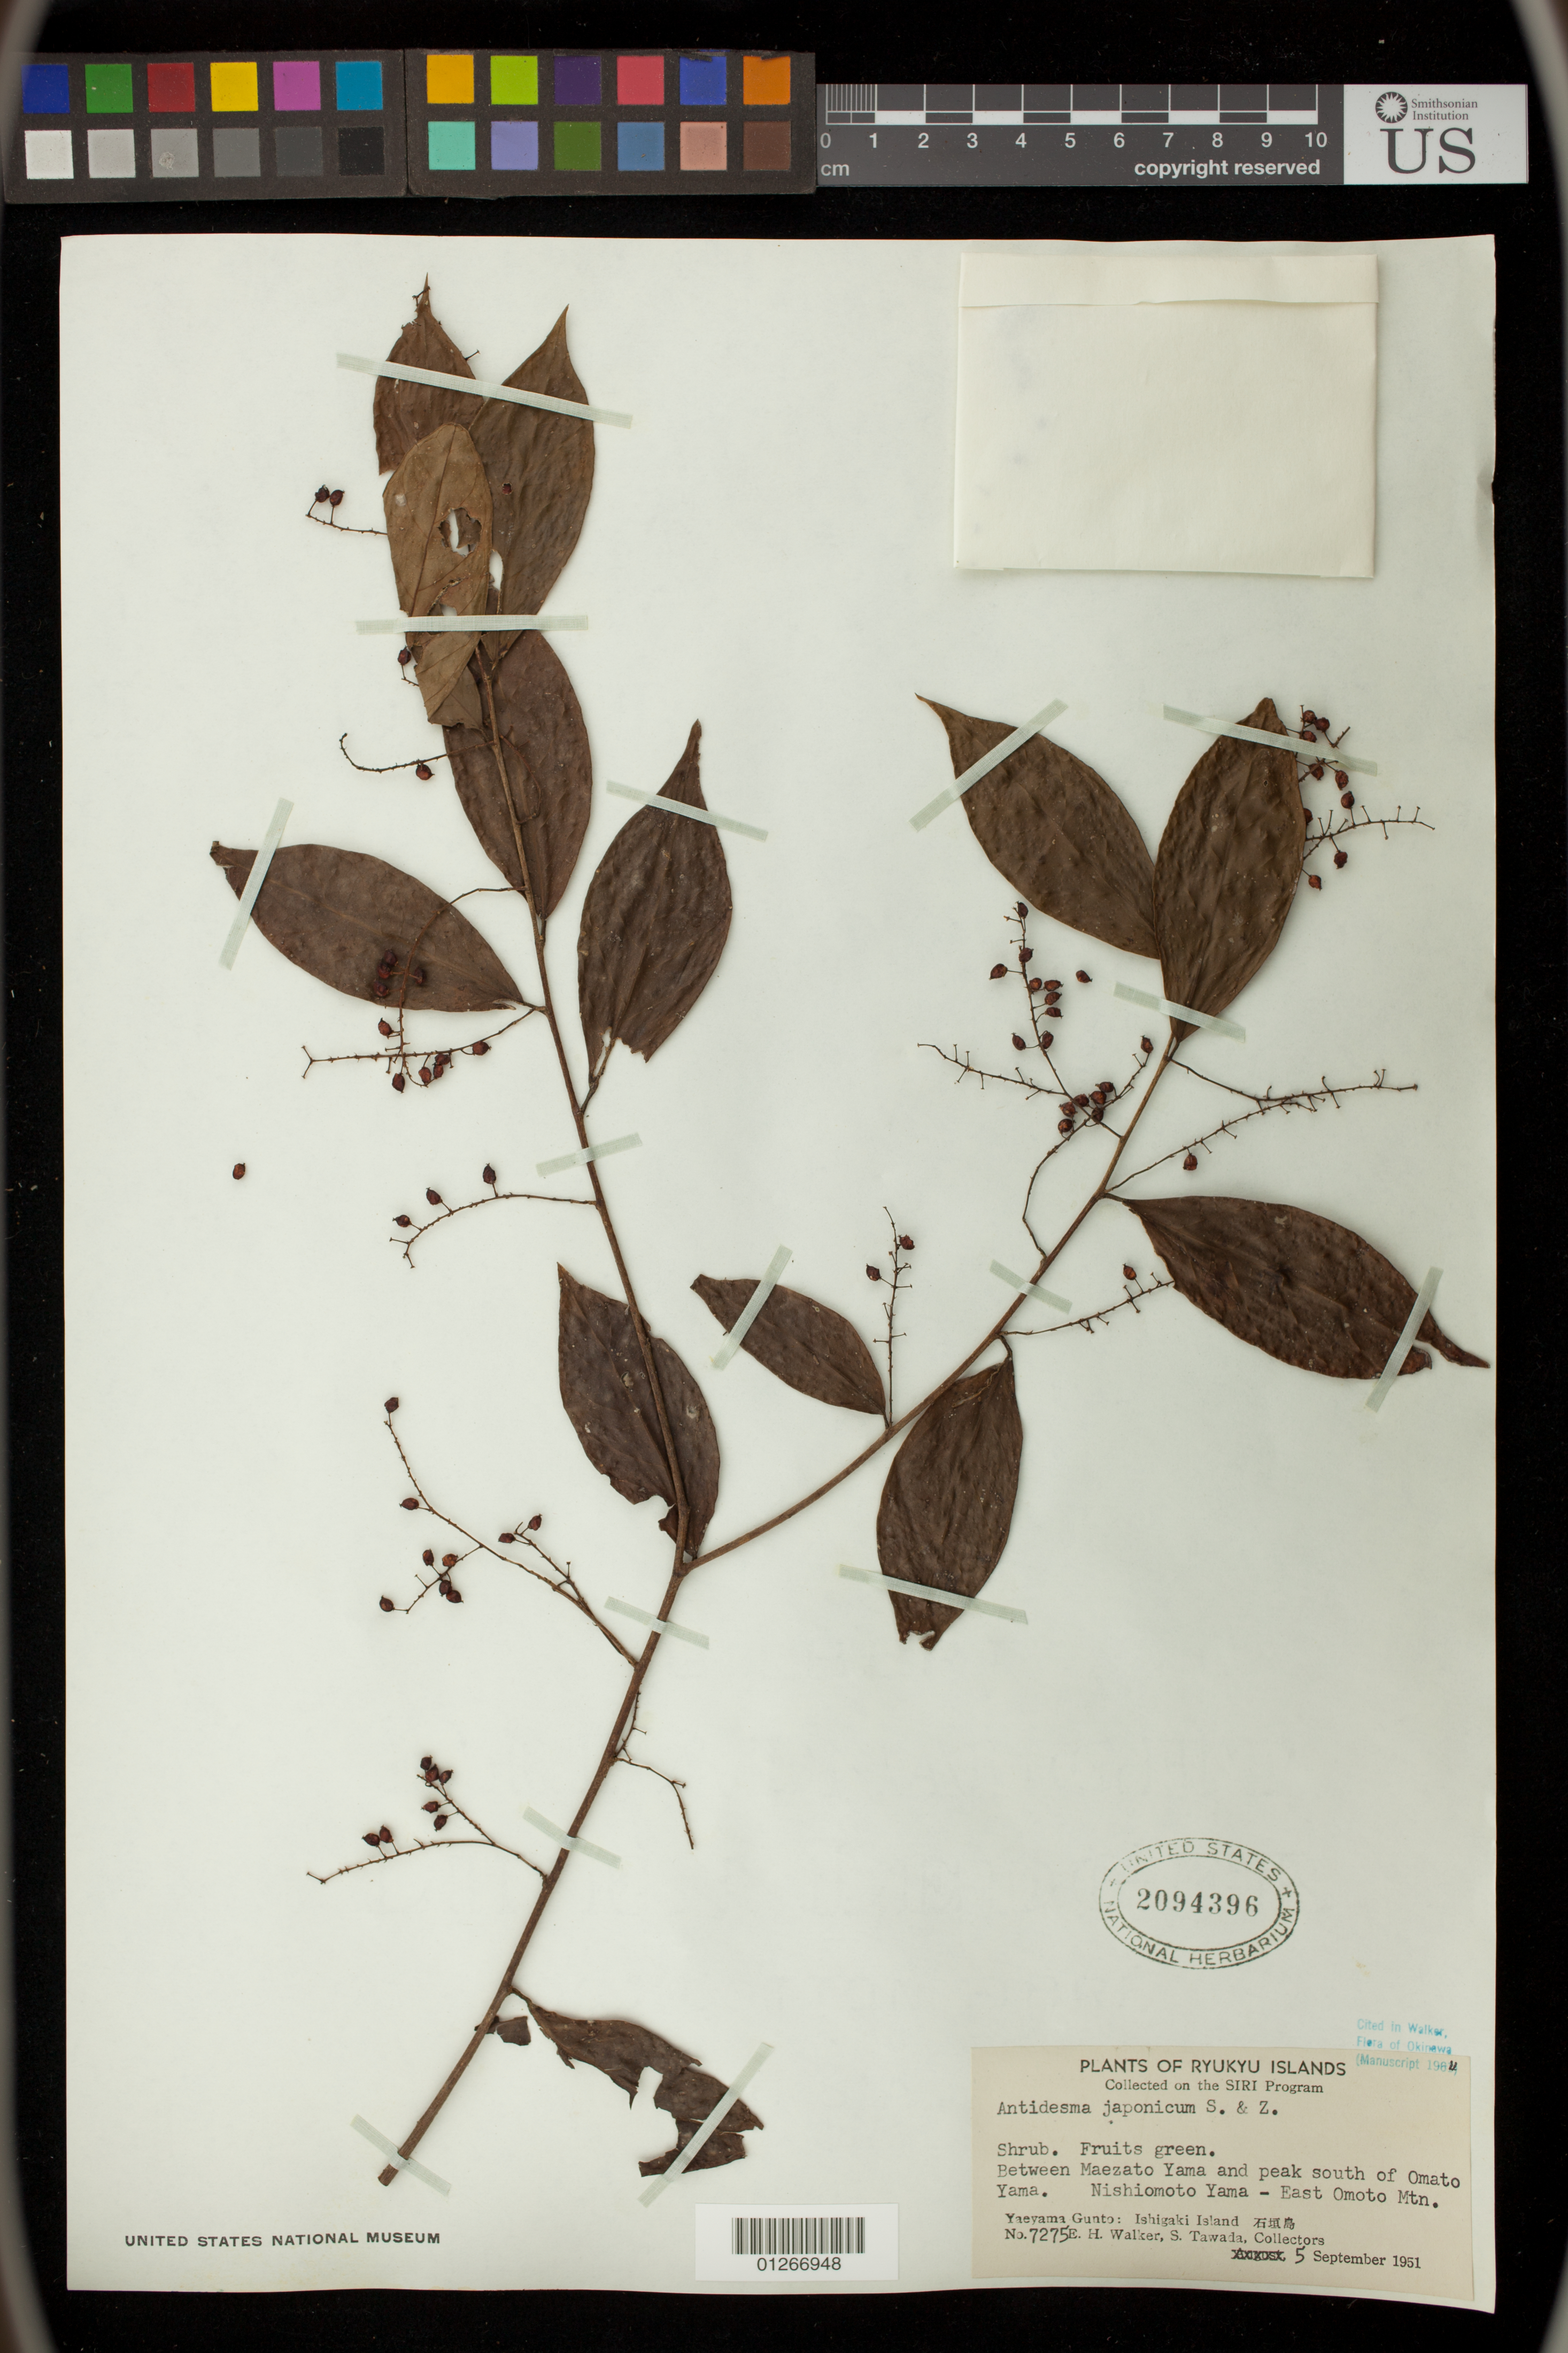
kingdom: Plantae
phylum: Tracheophyta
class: Magnoliopsida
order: Malpighiales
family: Phyllanthaceae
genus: Antidesma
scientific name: Antidesma japonicum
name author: Siebert & Zucc.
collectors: E. H. Walker & S. Tawada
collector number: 7275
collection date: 1951-09-05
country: Japan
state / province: Okinawa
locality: Ryukyu Islands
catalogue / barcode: US 2094396